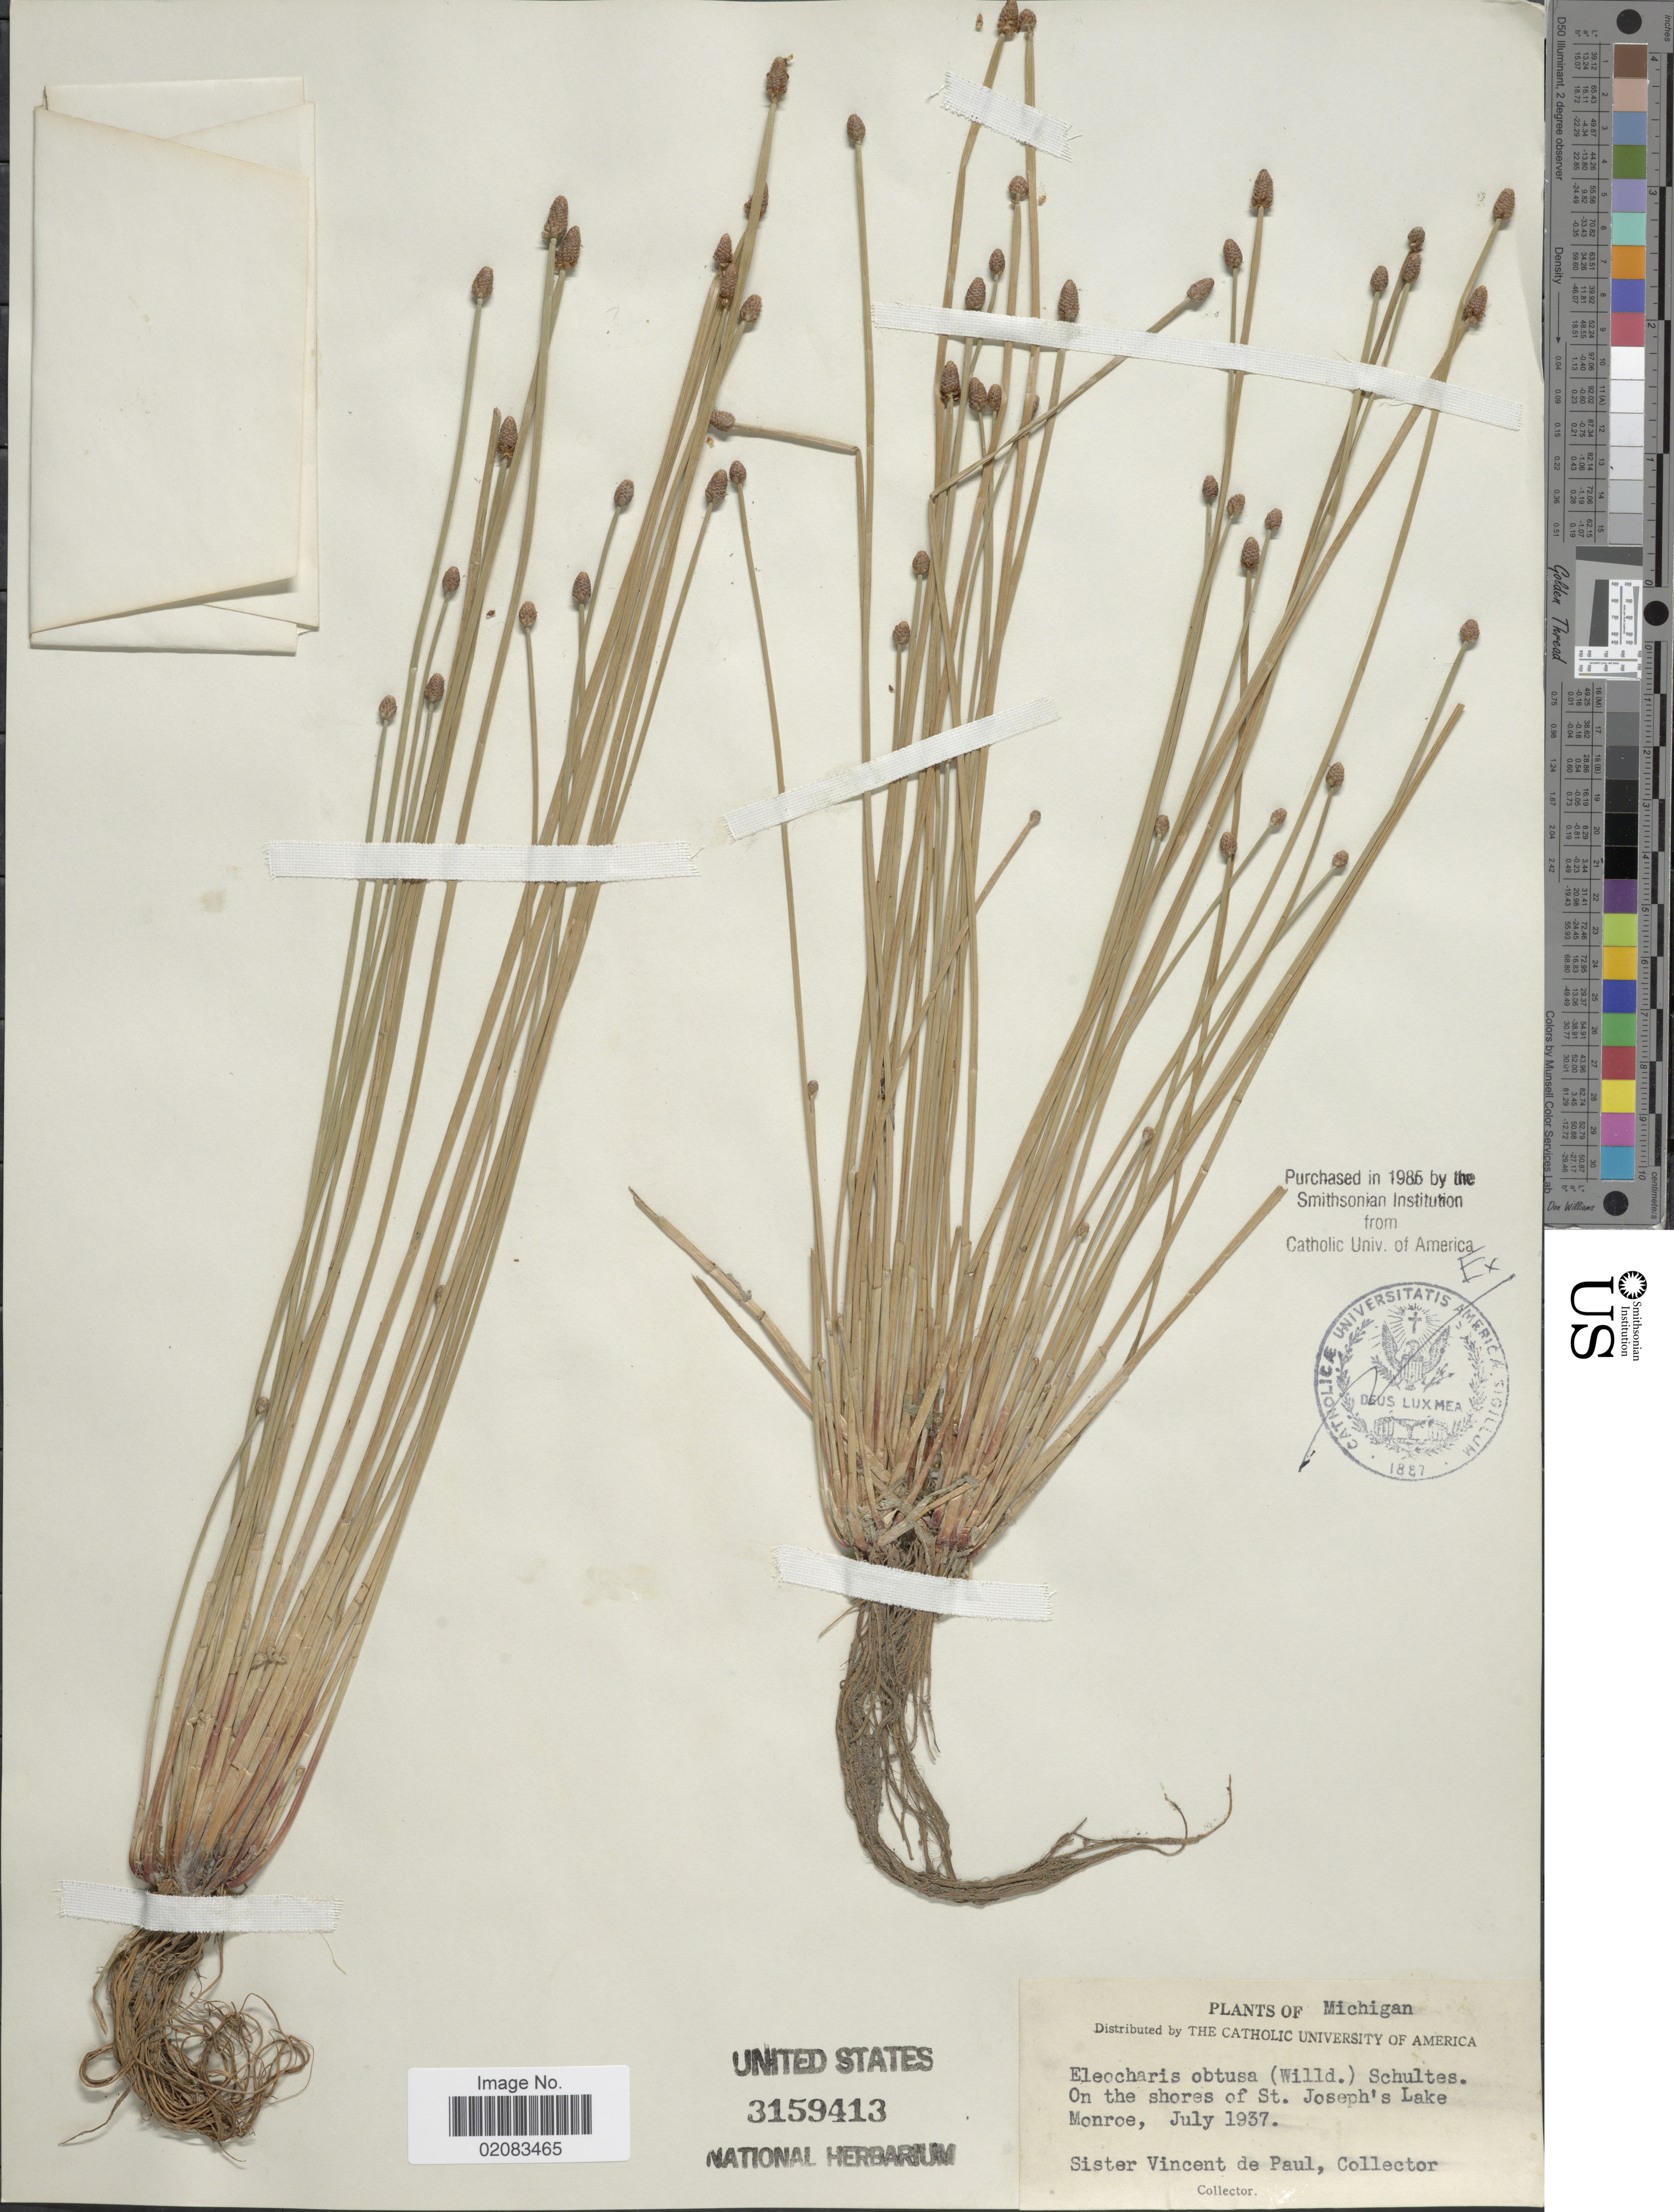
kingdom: Plantae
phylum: Tracheophyta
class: Liliopsida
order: Poales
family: Cyperaceae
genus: Eleocharis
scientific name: Eleocharis obtusa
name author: (Willd.) Schult.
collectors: S. Paul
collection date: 1937-07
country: United States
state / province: Michigan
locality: On the shores of St. Joseph's Lake Monroe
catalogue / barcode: US 3159413